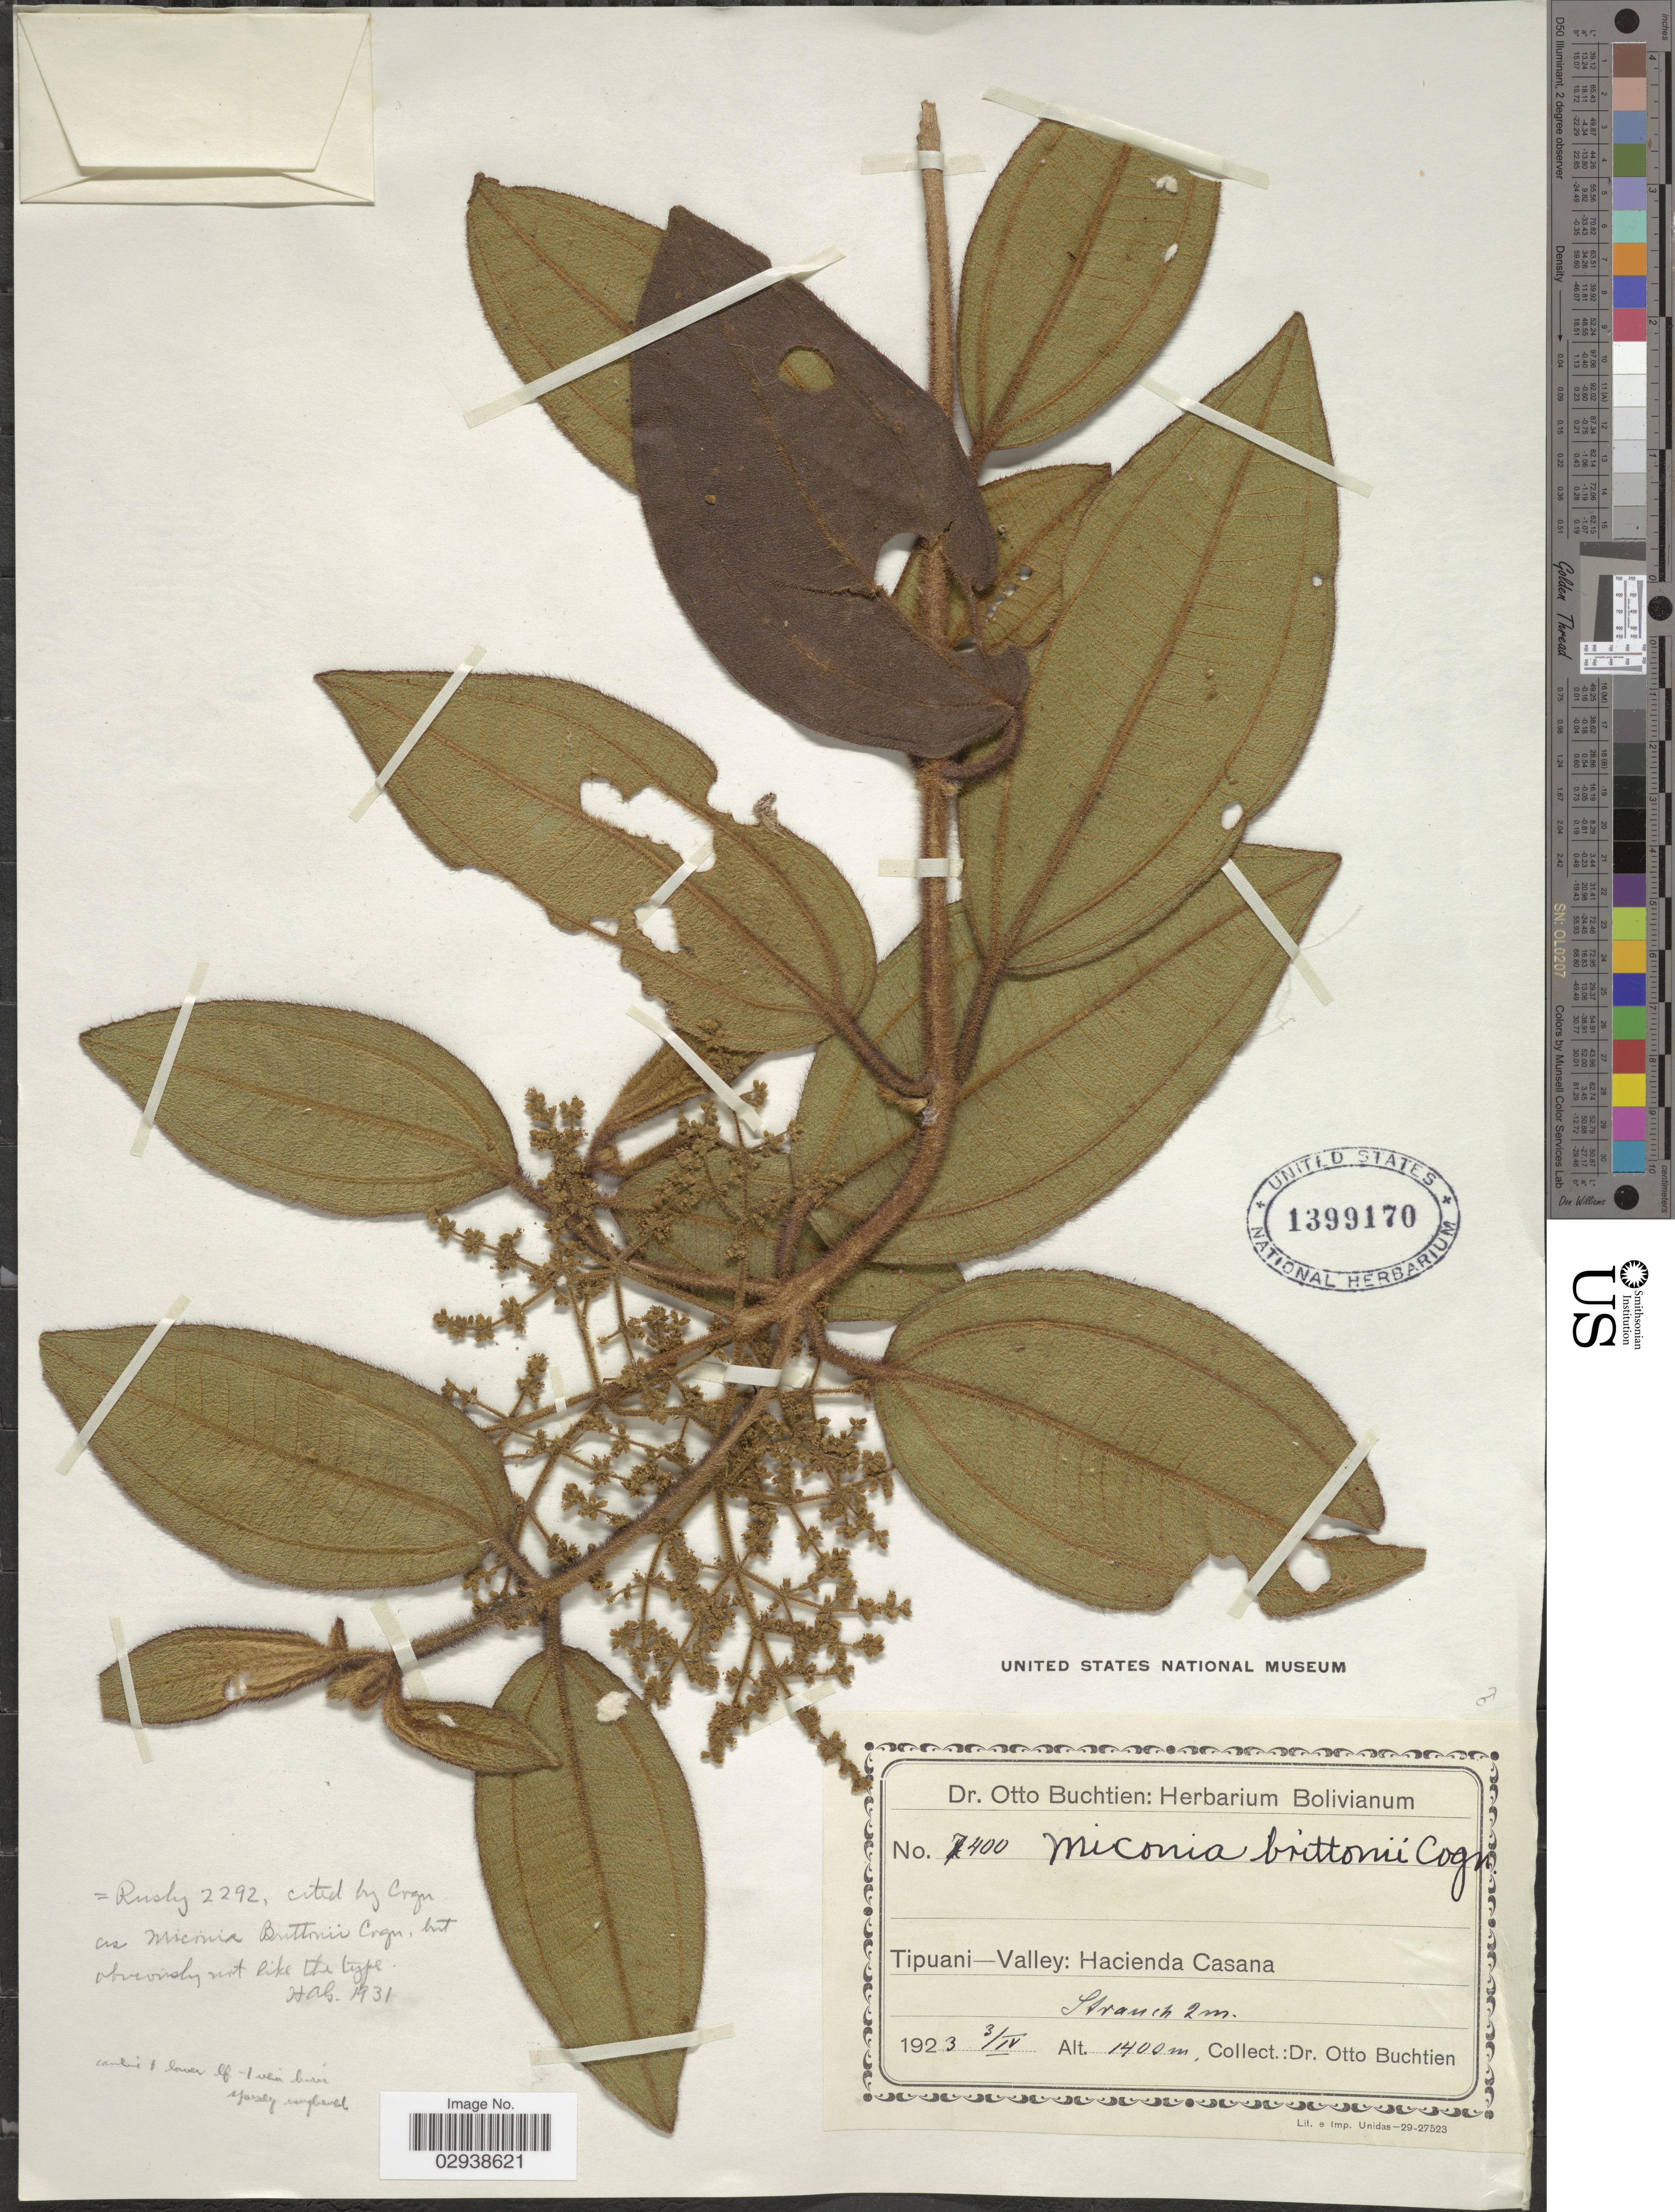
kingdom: Plantae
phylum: Tracheophyta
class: Magnoliopsida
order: Myrtales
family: Melastomataceae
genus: Miconia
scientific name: Miconia cyanocarpa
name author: Naudin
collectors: O. Buchtien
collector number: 1400*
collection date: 1923-04-03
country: Bolivia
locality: Tipuani-Valley: Hacienda Casana.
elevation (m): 1400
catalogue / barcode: US 1399170